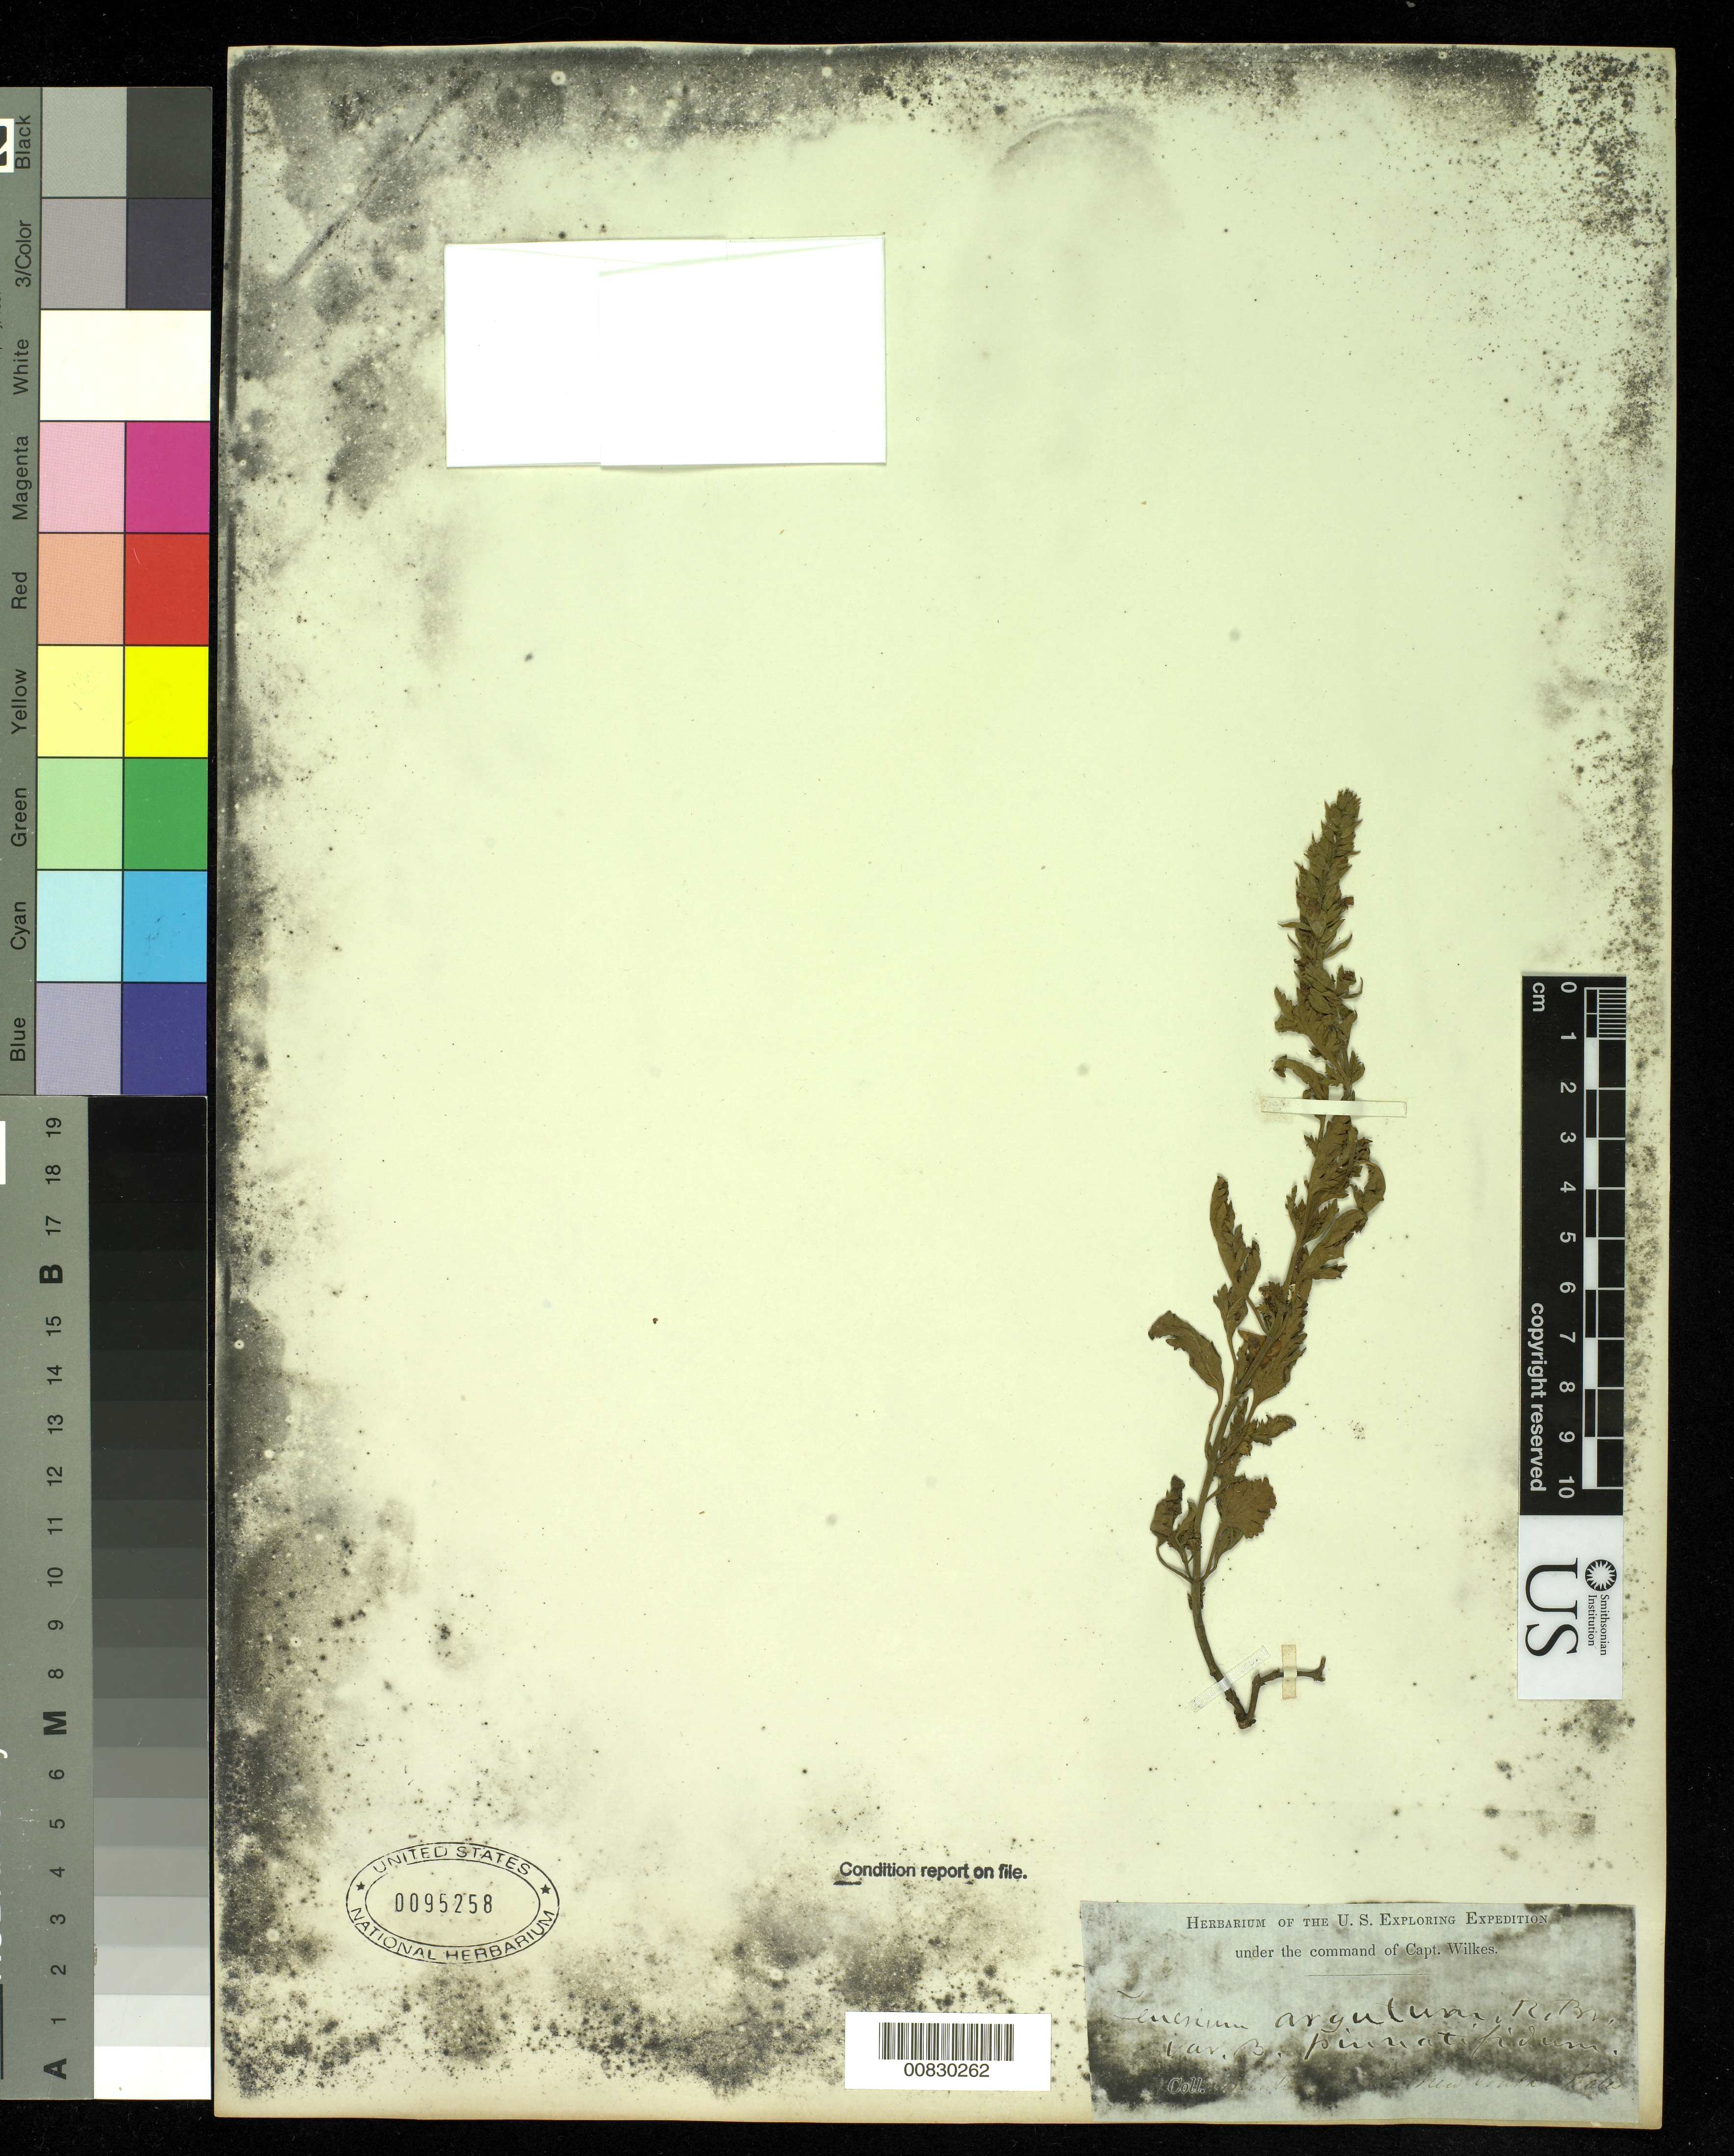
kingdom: Plantae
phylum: Tracheophyta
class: Magnoliopsida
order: Lamiales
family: Lamiaceae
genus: Teucrium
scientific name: Teucrium argutum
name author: R. Br.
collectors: Wilkes Explor. Exped.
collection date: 1838/1842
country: Australia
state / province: New South Wales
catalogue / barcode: US 95258